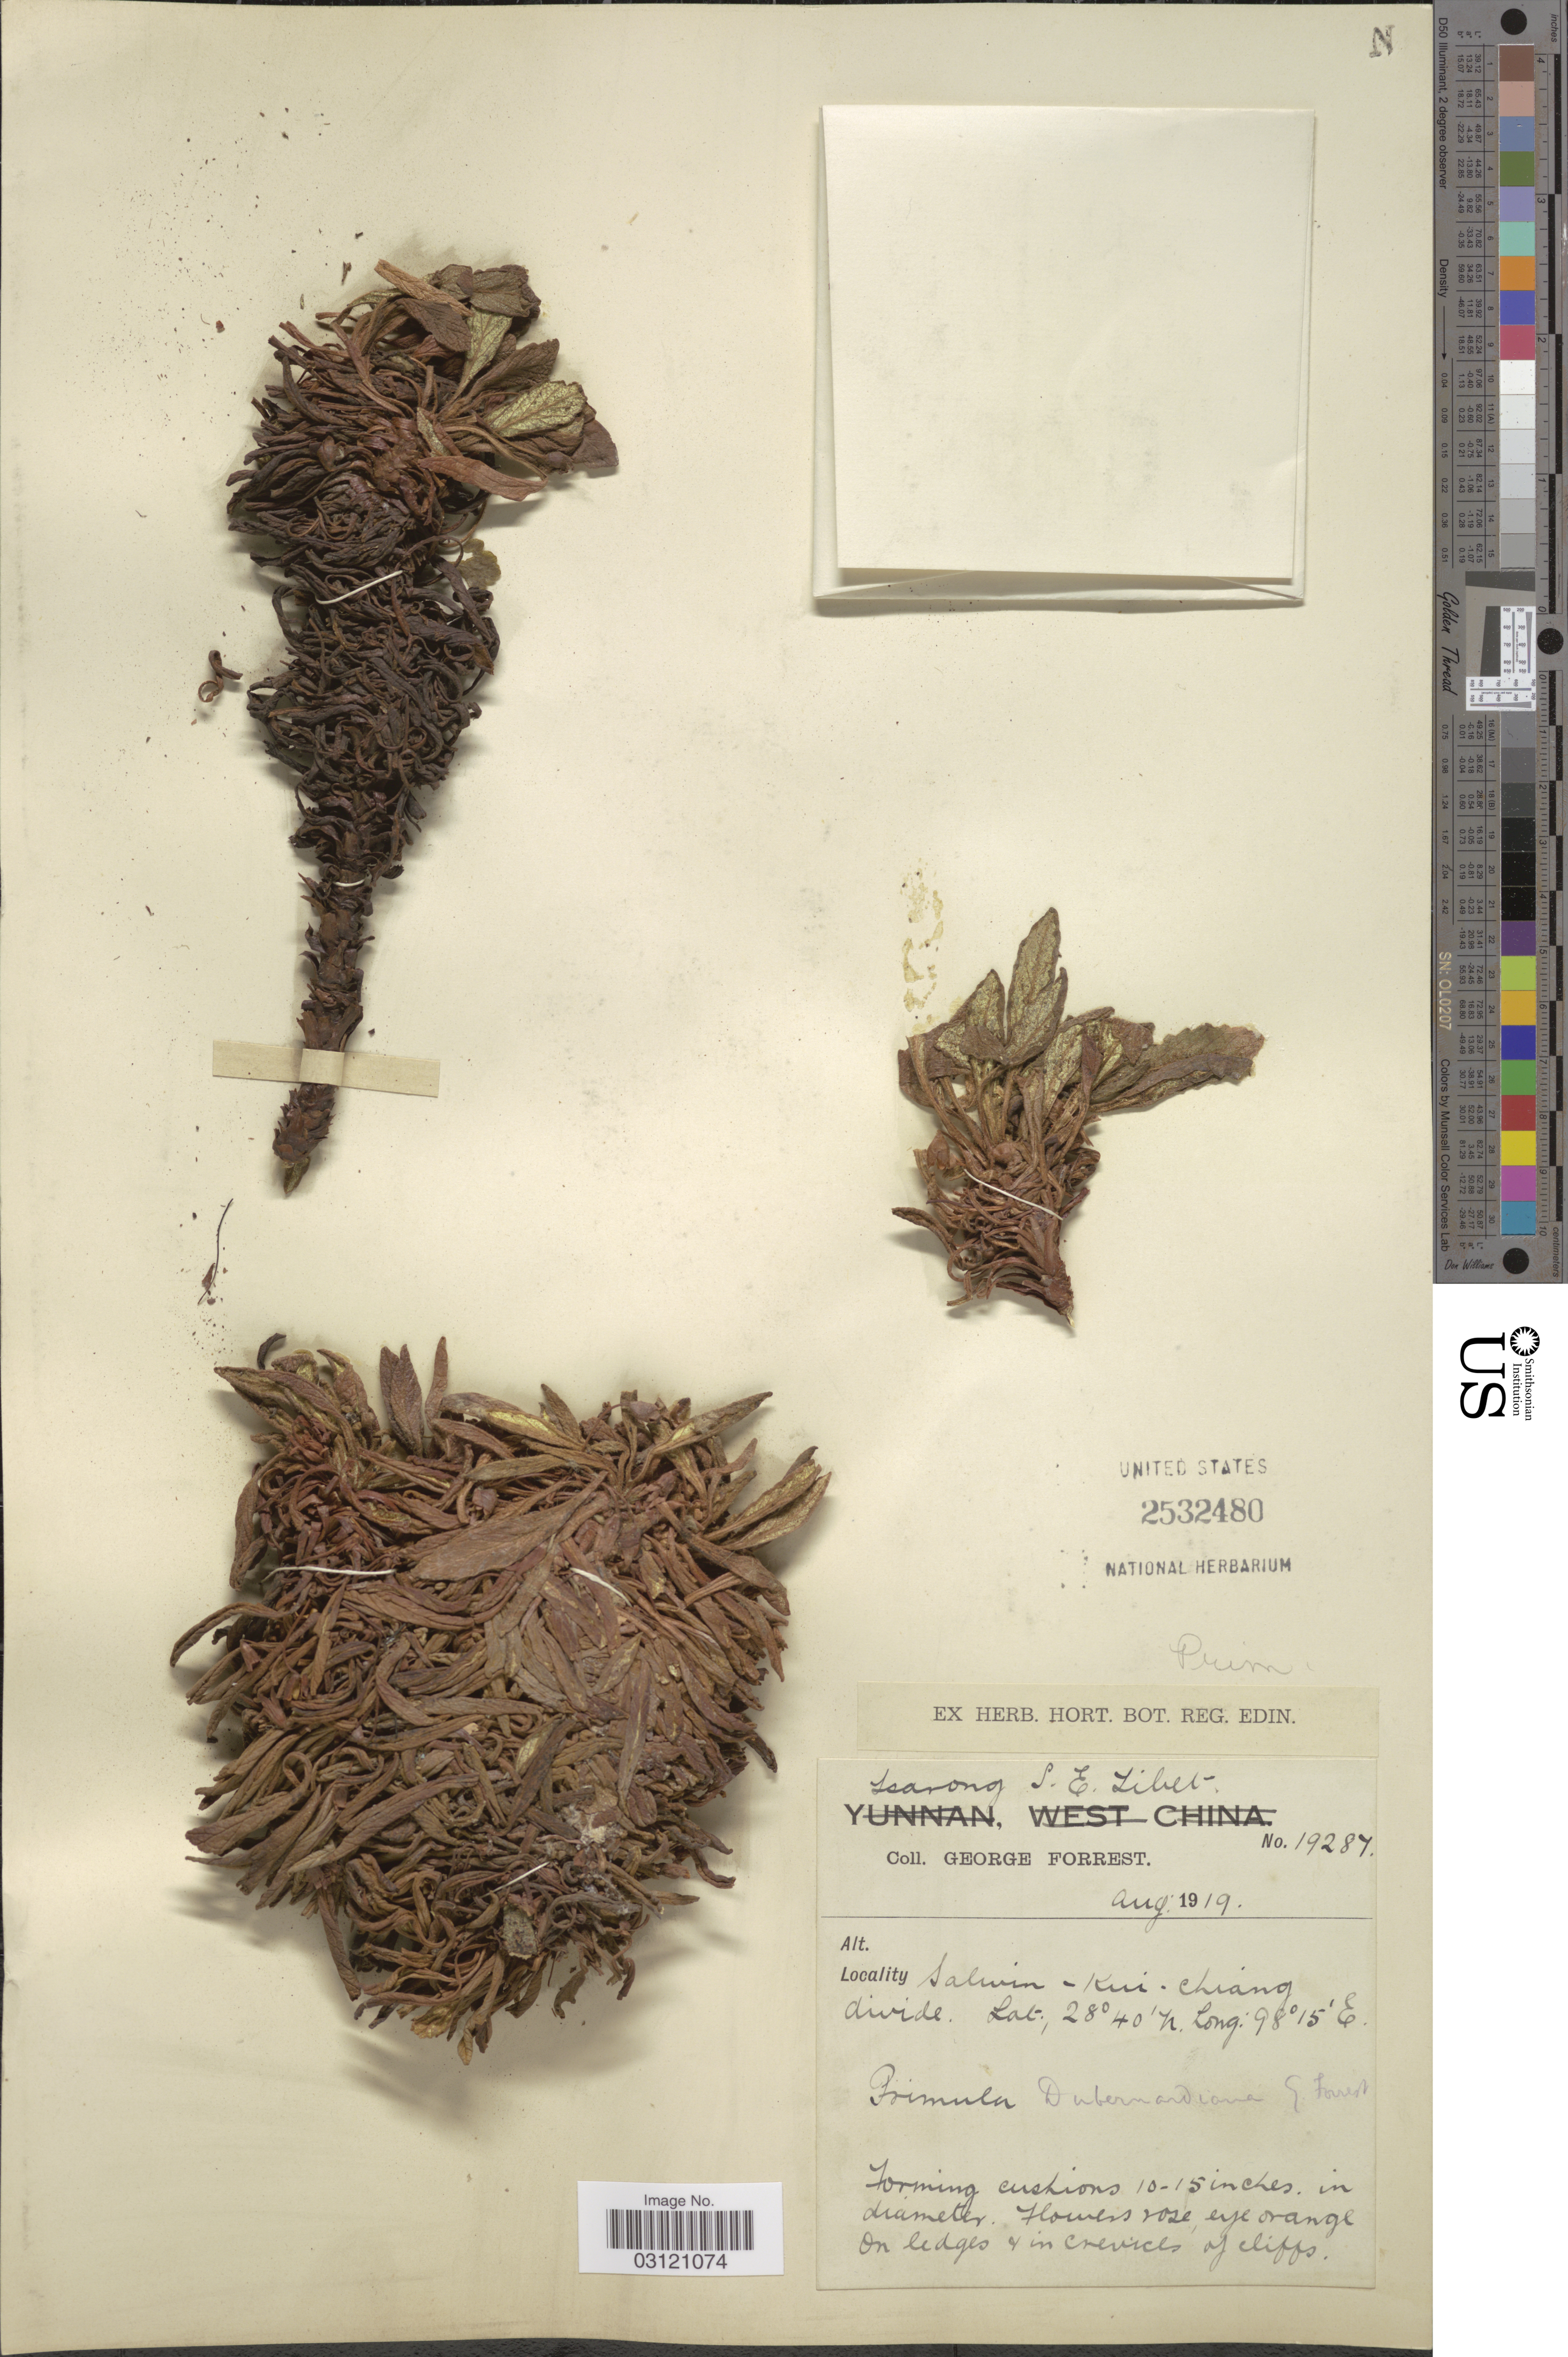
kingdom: Plantae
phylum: Tracheophyta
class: Magnoliopsida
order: Ericales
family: Primulaceae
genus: Primula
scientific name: Primula dubernardiana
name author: Forrest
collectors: G. Forrest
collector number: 19287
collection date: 1919-08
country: China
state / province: Xizang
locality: Tsarong, S. E. Tibet. Salwin - Kui Chiang divide.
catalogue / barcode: US 2532480